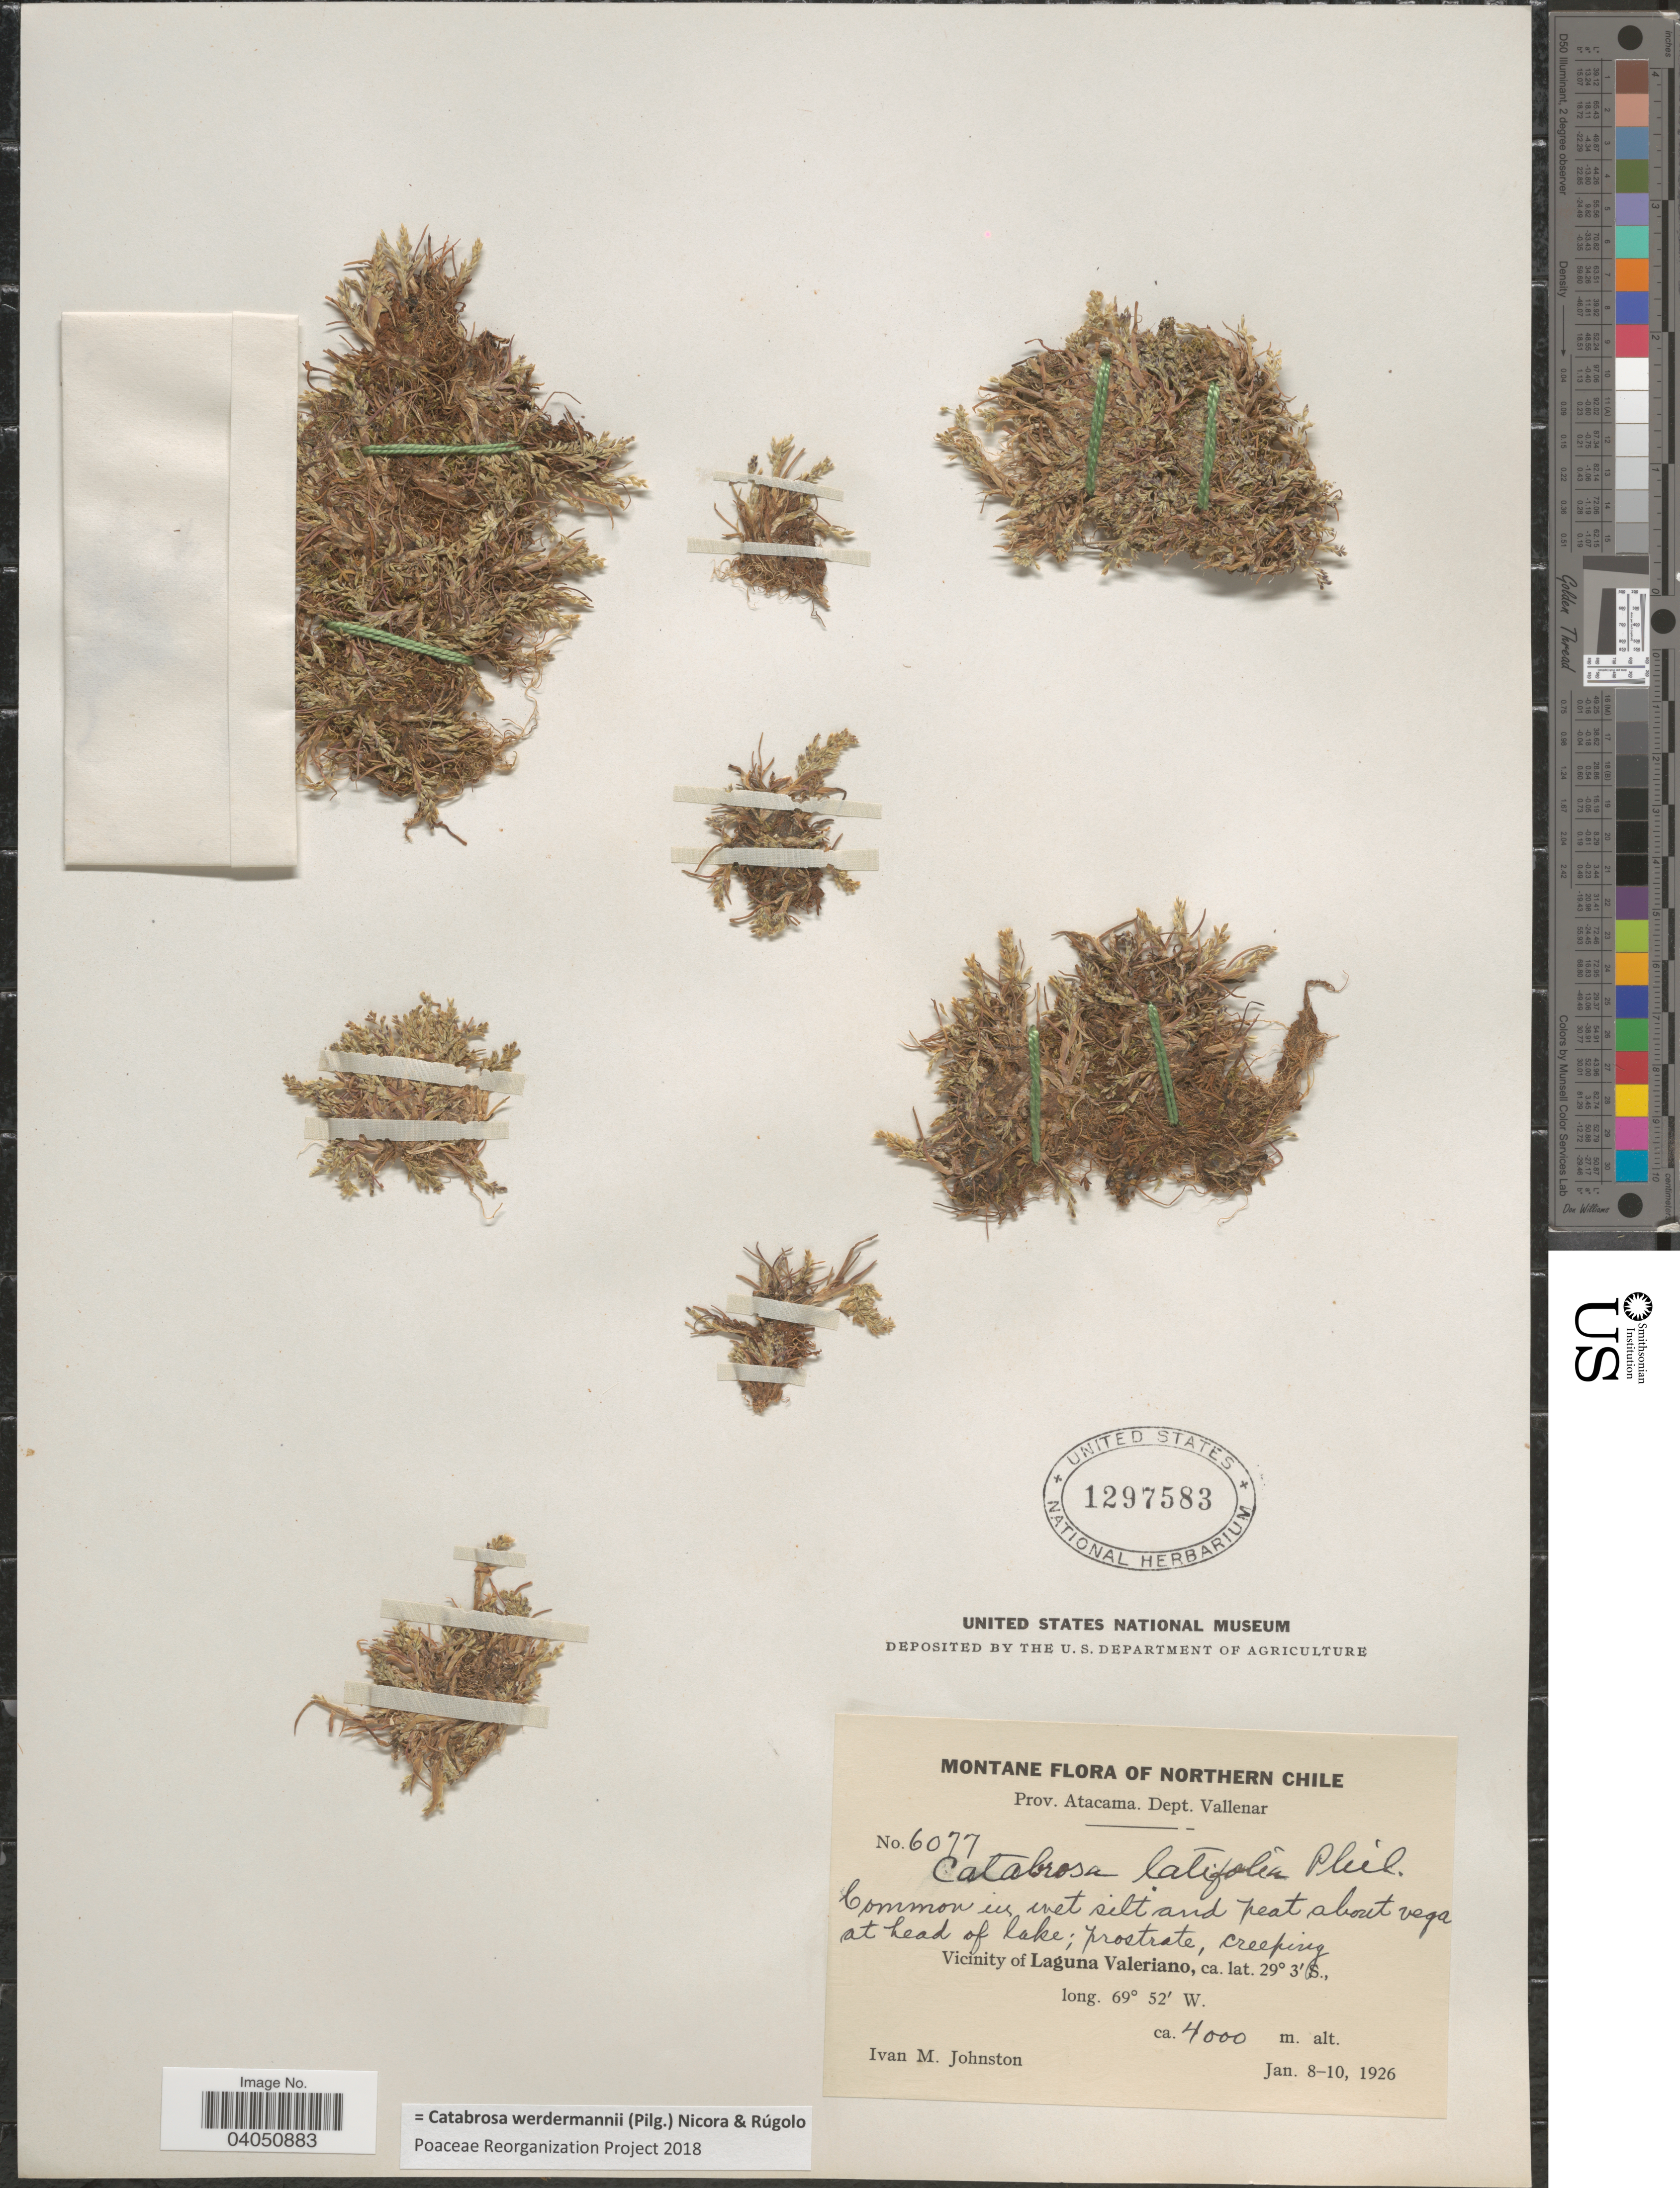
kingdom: Plantae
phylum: Tracheophyta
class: Liliopsida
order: Poales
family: Poaceae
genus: Catabrosa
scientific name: Catabrosa werdermannii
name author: (Pilg.) Nicora & Rúgolo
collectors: I.M. Johnston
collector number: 6077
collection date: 1926-01-08/1926-01-10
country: Chile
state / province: Atacama (III)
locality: Northern Chile. Dept. Vallenar. Common in wet silt and peat about vega at head of lake. Vicinity of Laguna Valeriano.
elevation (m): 4000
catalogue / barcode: US 1297583